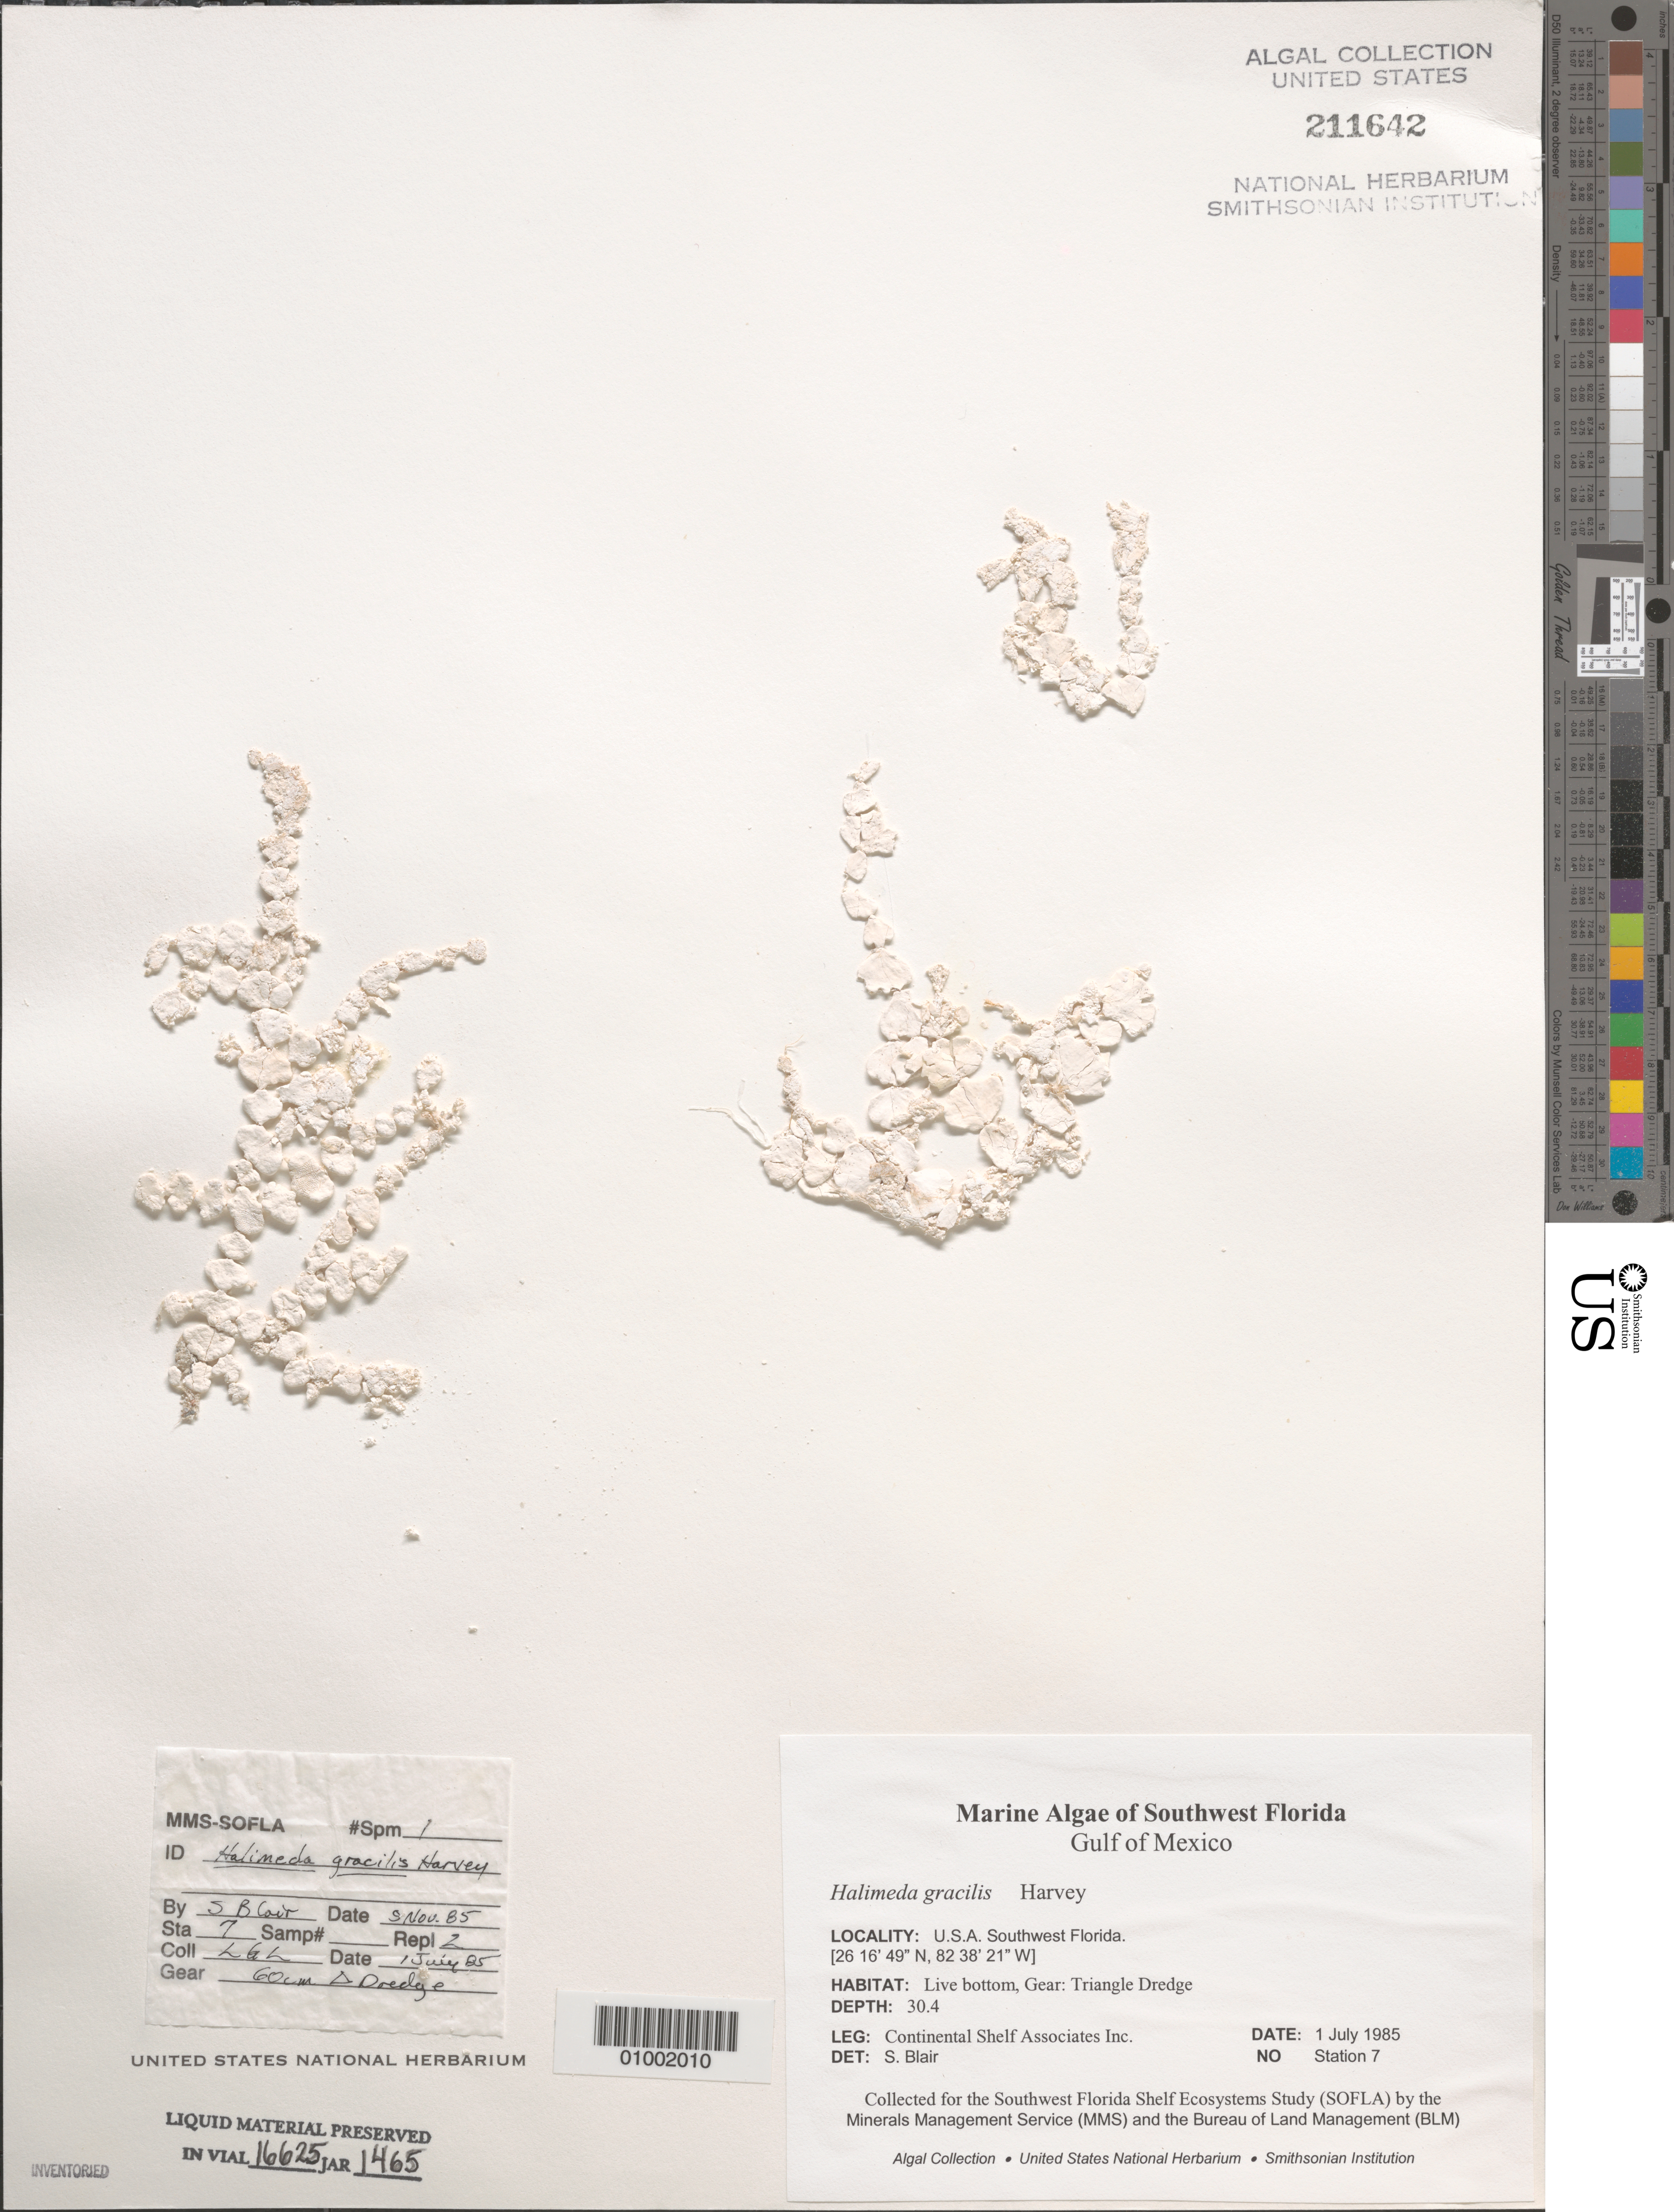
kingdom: Plantae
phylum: Chlorophyta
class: Ulvophyceae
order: Bryopsidales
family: Halimedaceae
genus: Halimeda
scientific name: Halimeda gracilis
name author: Harv. ex J. Agardh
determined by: Blair, S. M.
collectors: Continental Shelf Associates Inc.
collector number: Station 7 Repl 2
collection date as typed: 01 Jul 1985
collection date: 1985-07-01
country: United States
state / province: Florida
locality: Gulf of Mexico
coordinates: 26 16'49"N, 82 38'21"W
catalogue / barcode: US 211642